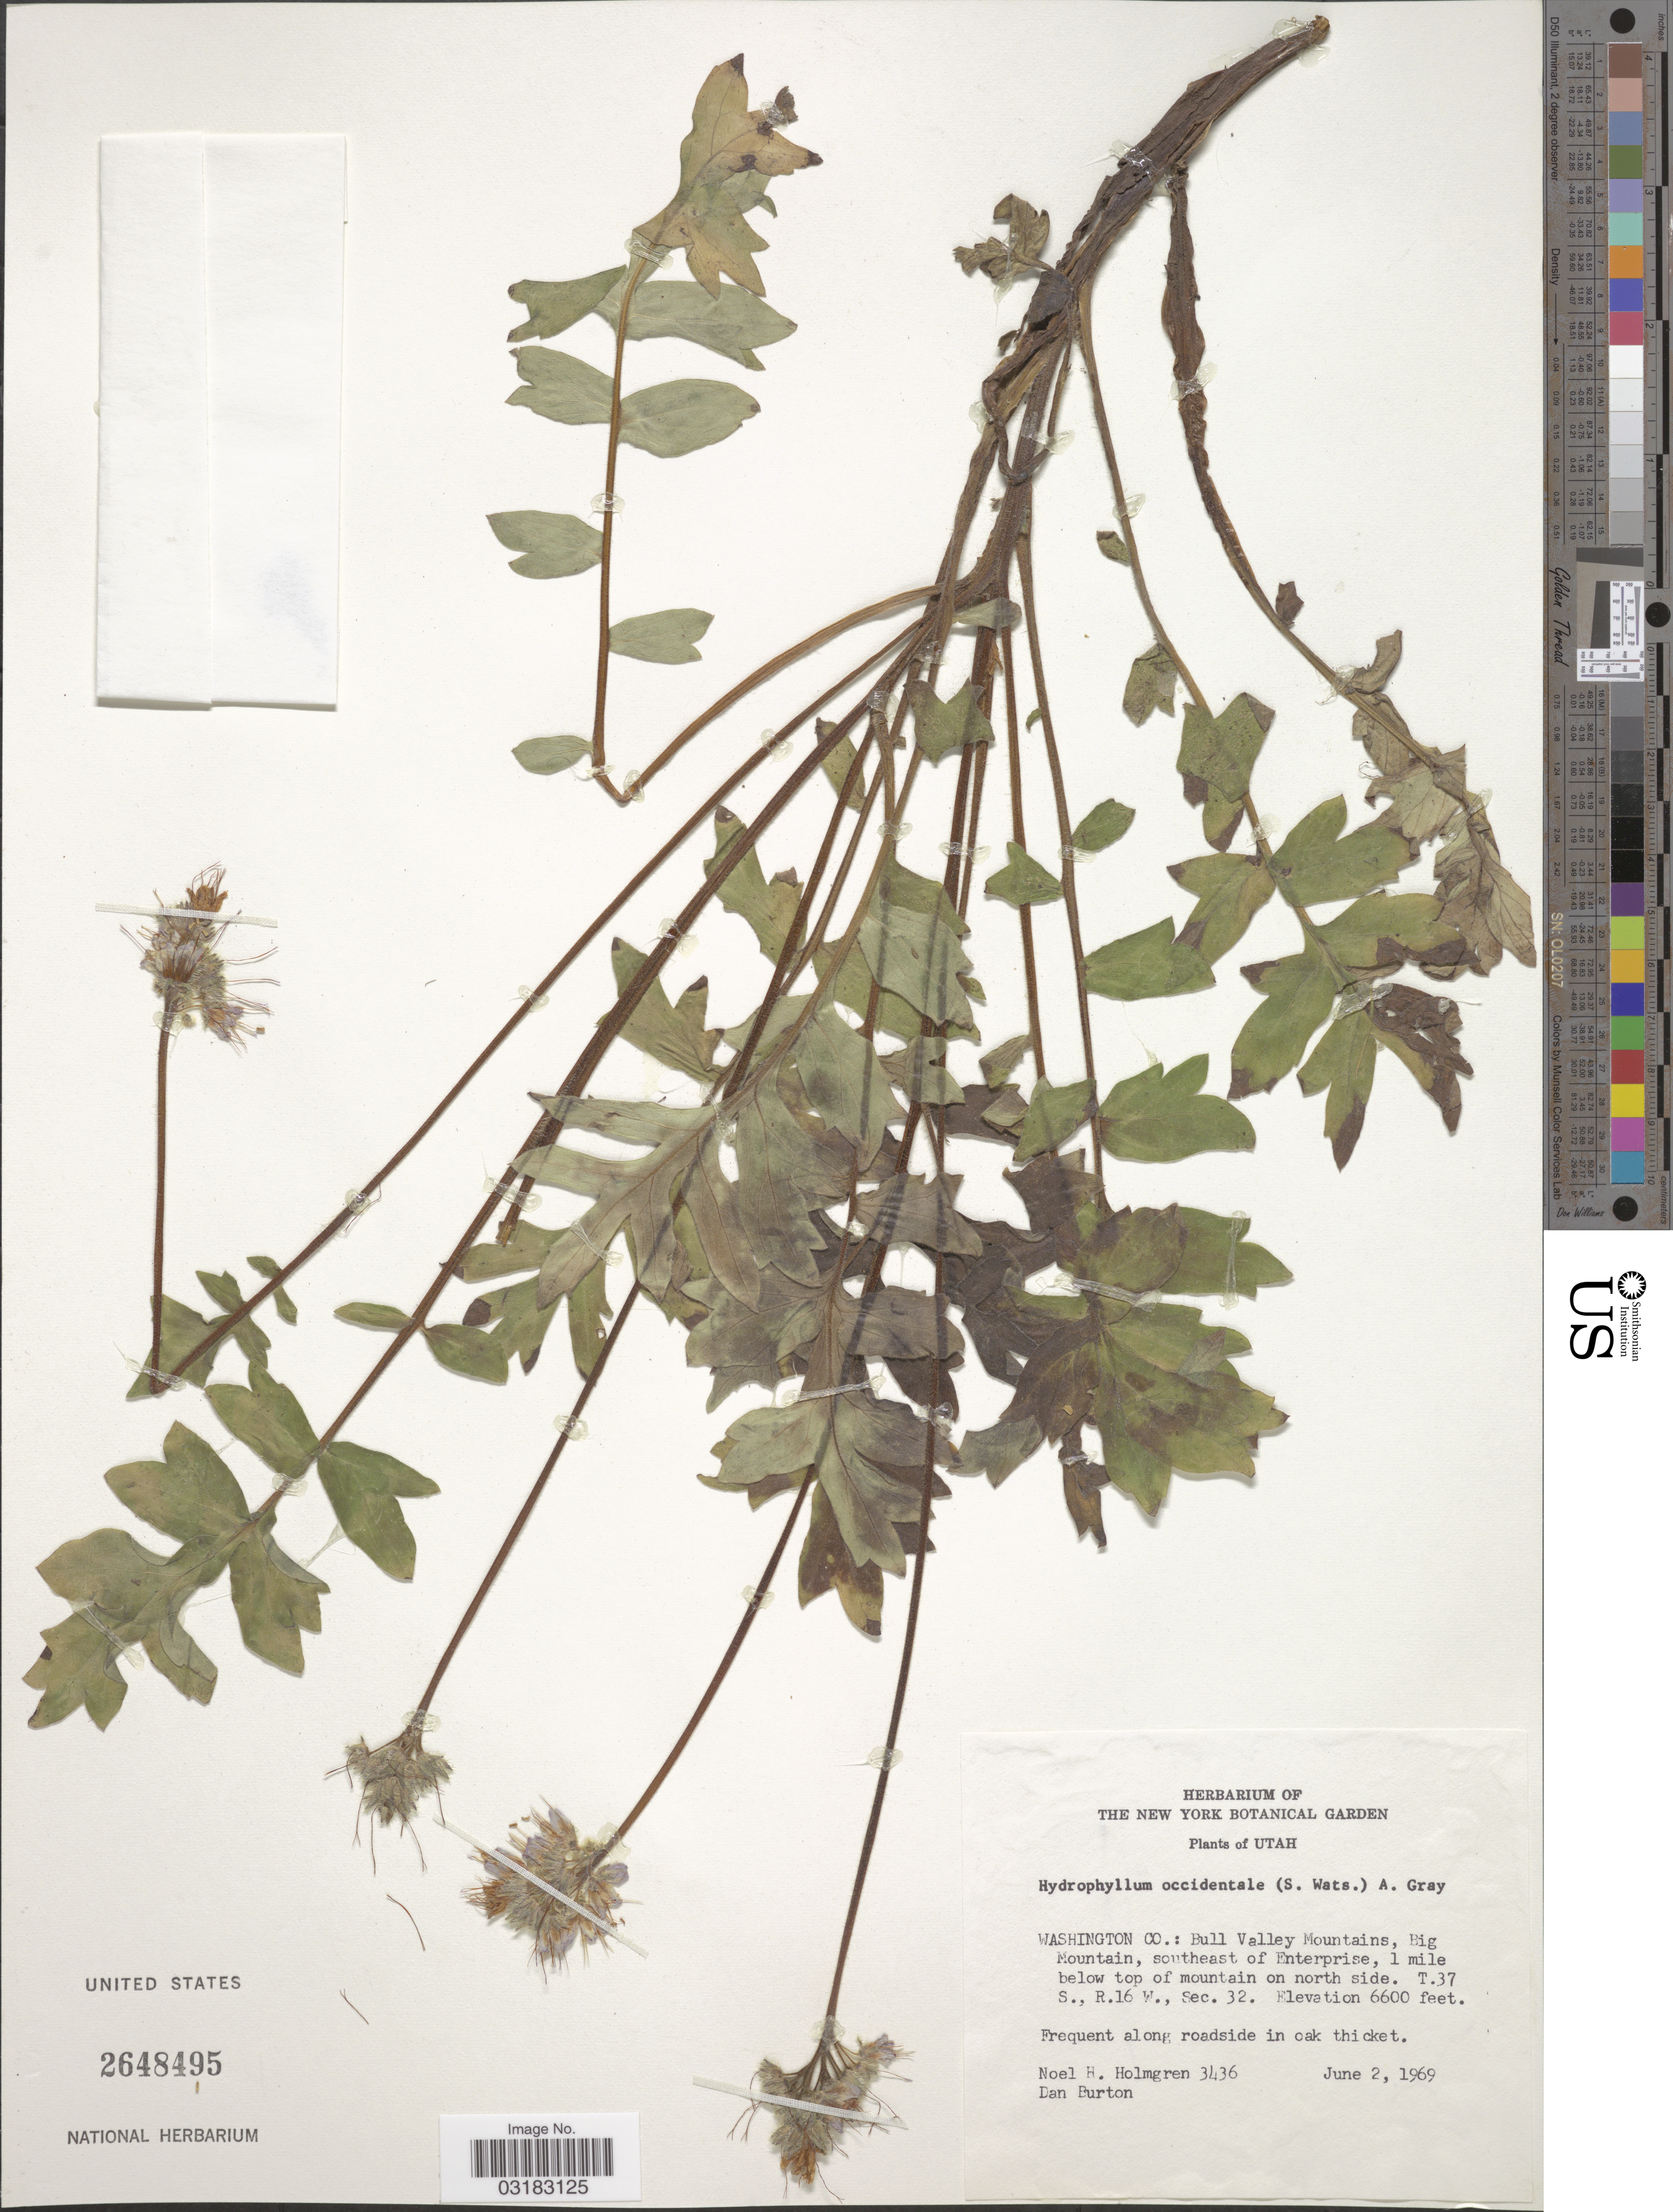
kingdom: Plantae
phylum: Tracheophyta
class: Magnoliopsida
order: Boraginales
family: Hydrophyllaceae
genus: Hydrophyllum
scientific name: Hydrophyllum occidentale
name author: (S. Watson) A. Gray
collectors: N. H. Holmgren & D. Burton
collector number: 3436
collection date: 1969-06-02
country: United States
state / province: Utah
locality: Washington Co.: Bull Valley Mountains, Big Mountain, southeast of Enterprise, 1 mile below top of mountain on north side. T.37 S., R.16 W., Sec. 32.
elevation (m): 2012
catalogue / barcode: US 2648495